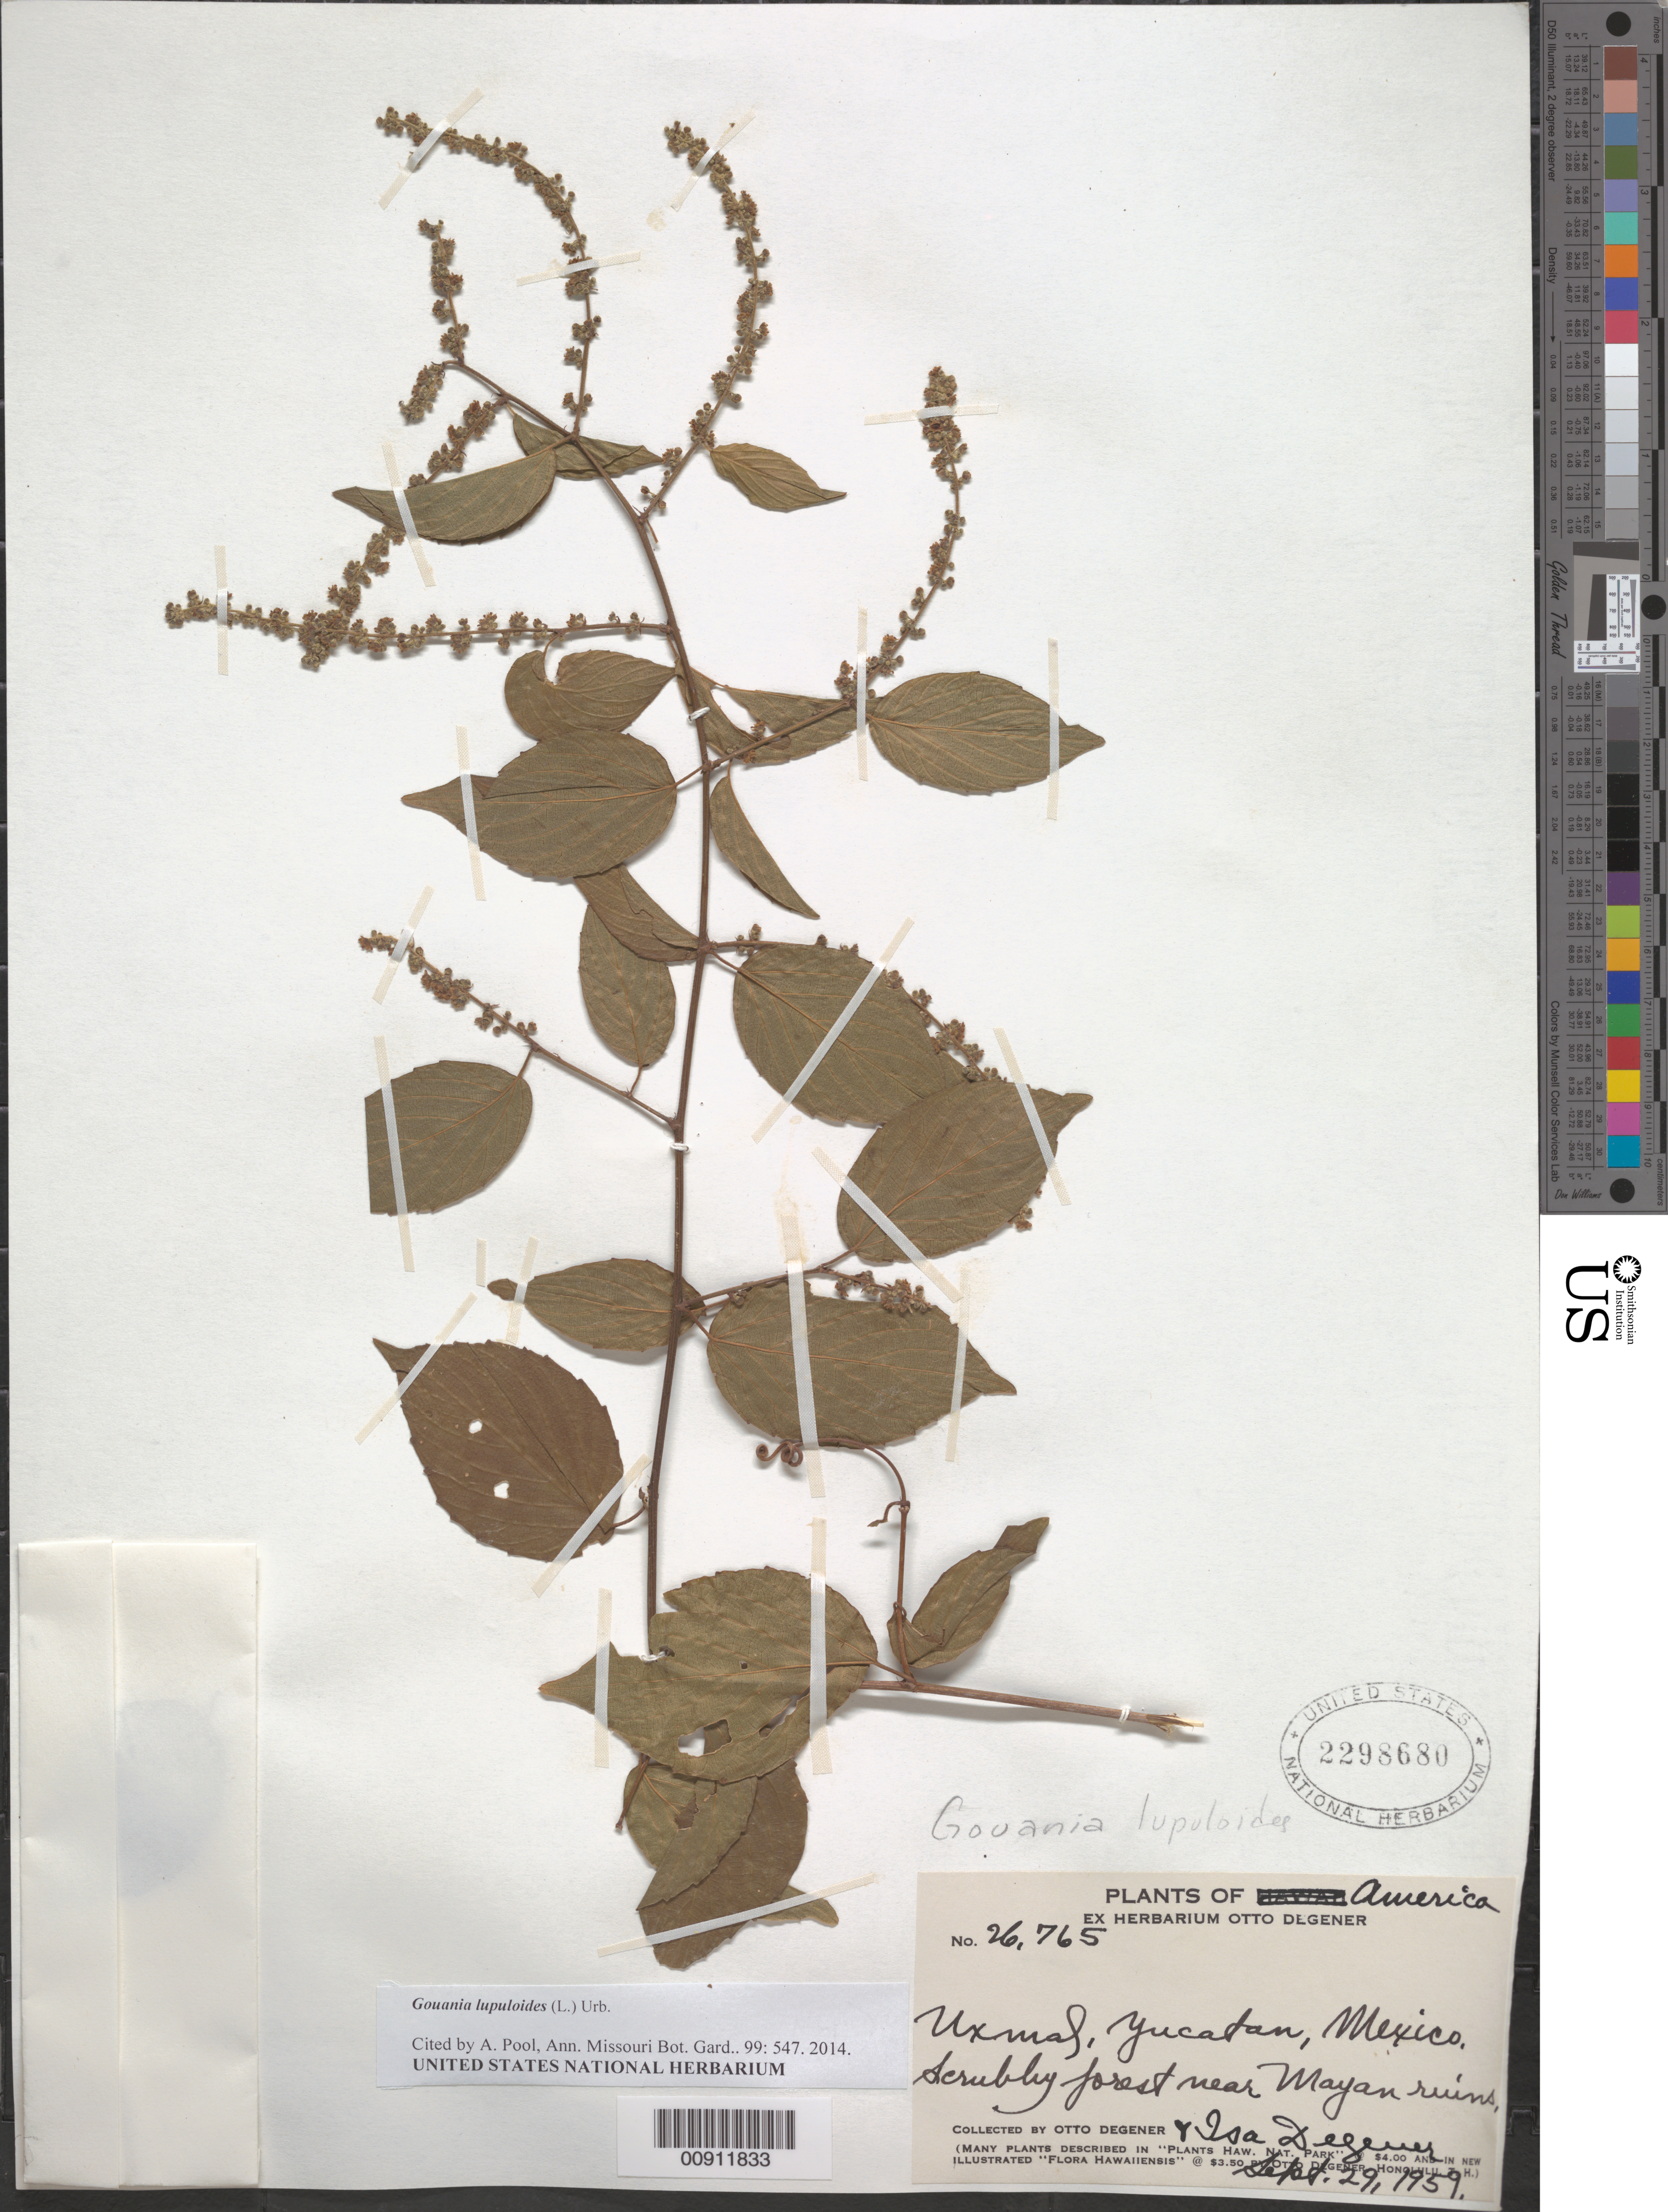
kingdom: Plantae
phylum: Tracheophyta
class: Magnoliopsida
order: Rosales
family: Rhamnaceae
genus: Gouania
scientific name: Gouania lupuloides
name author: (L.) Urb.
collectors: O. Degener & I. Degener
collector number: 26,765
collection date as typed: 29 Sep 1959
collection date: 1959-09-29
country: Mexico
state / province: Yucatán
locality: Uxmal, Yucatán. Near Mayan Ruins.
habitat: Scrubby forest.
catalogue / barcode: US 2298680